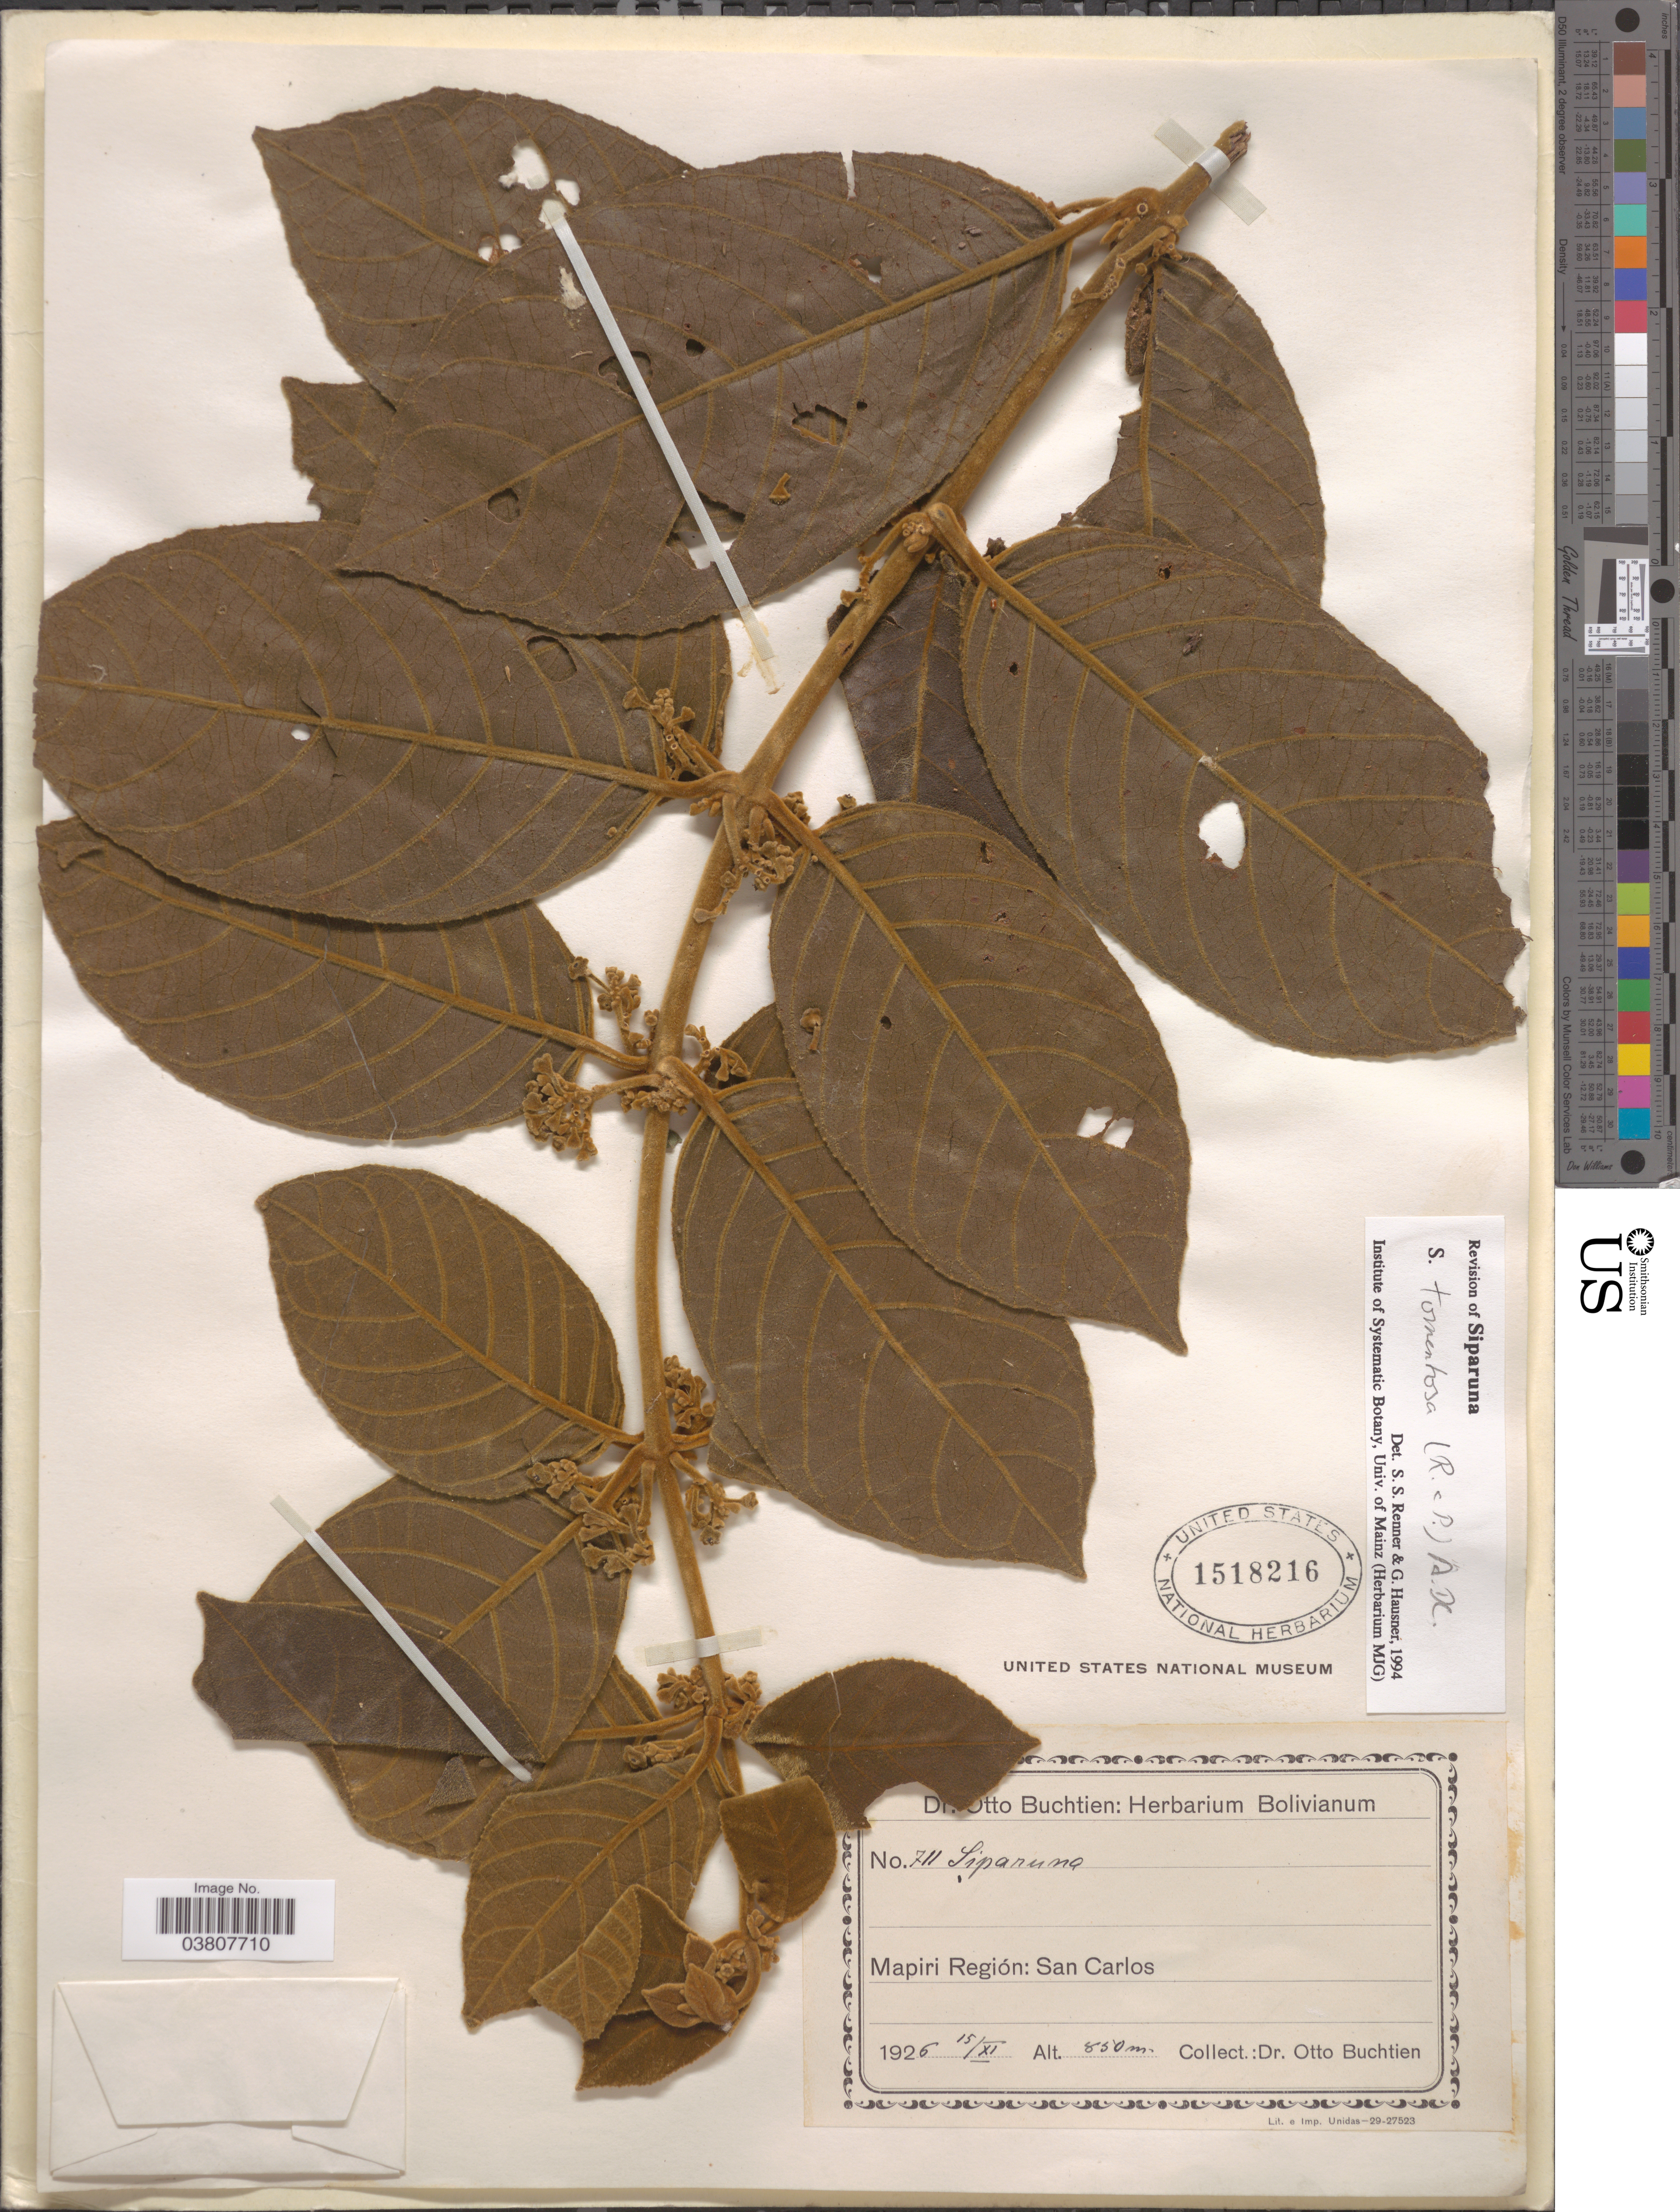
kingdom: Plantae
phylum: Tracheophyta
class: Magnoliopsida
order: Laurales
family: Siparunaceae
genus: Siparuna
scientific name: Siparuna tomentosa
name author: Perkins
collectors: O. Buchtien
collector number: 711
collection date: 1926-06-15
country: Bolivia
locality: Mapiri Región: San Carlos.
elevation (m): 850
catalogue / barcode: US 1518216